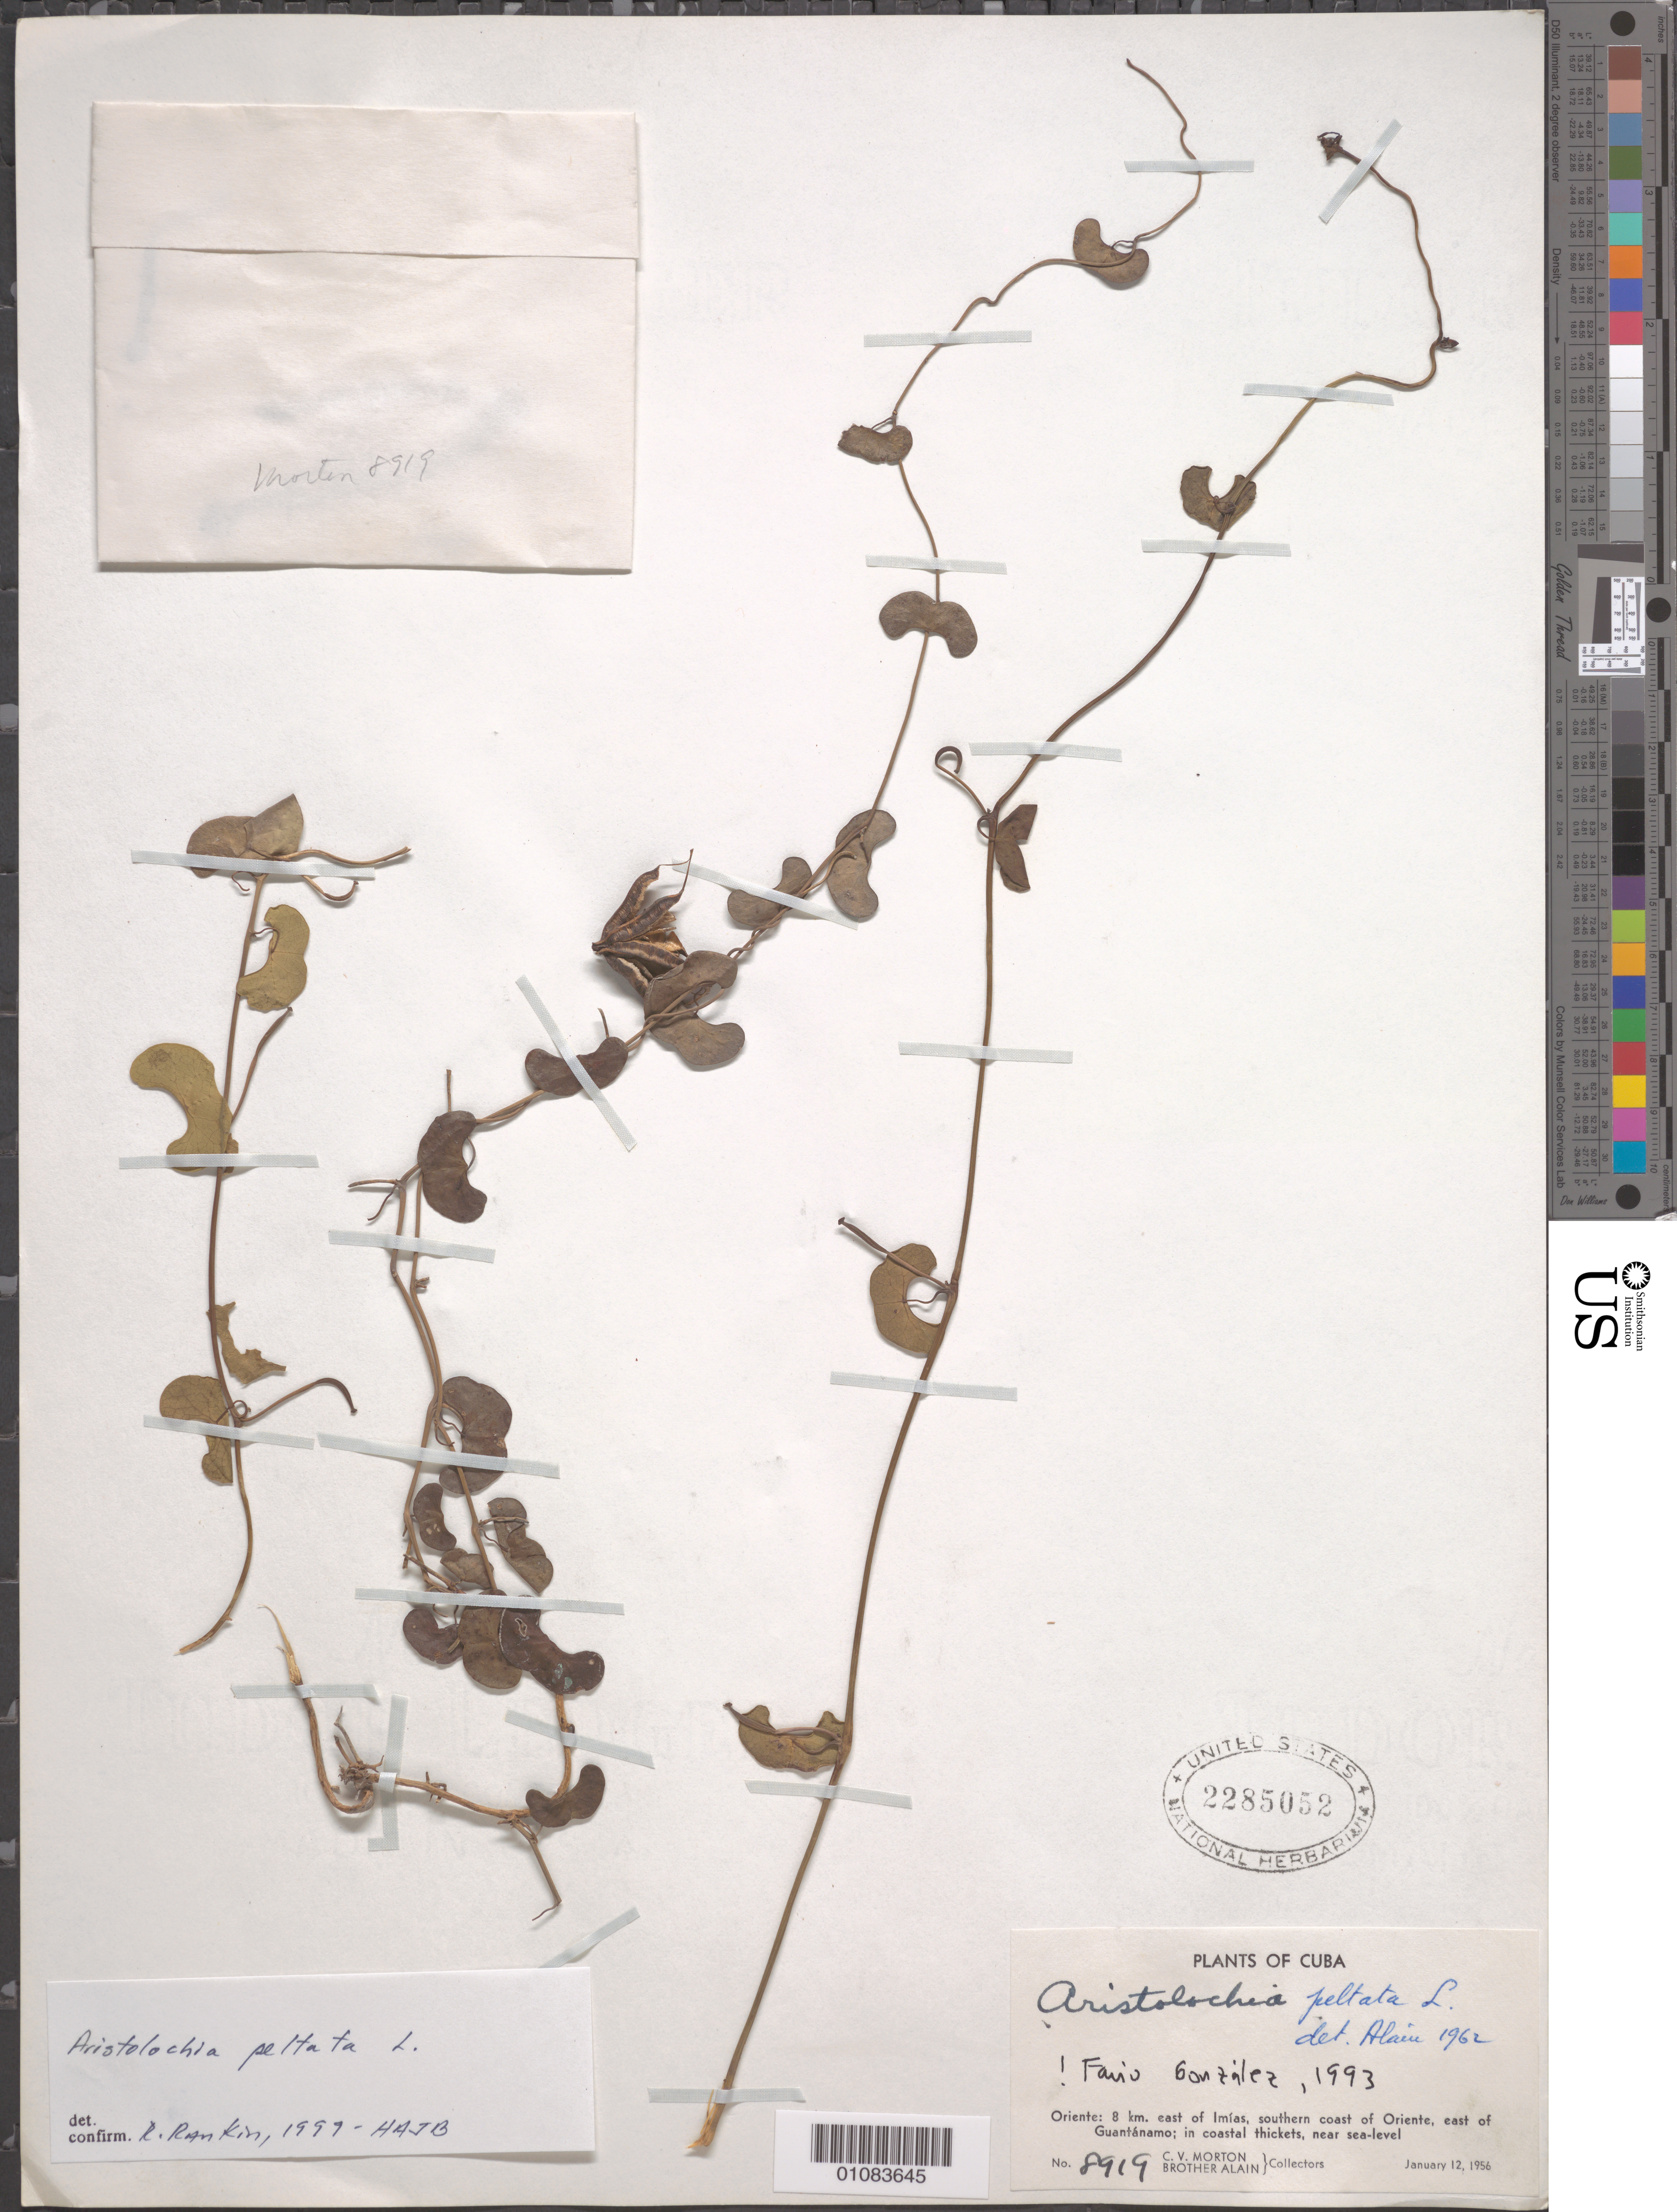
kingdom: Plantae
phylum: Tracheophyta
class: Magnoliopsida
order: Piperales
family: Aristolochiaceae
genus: Aristolochia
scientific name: Aristolochia peltata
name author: L.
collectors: C. V. Morton & A. H. Liogier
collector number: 8919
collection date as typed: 12 Jan 1956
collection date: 1956-01-12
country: Cuba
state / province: Guantanamo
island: Cuba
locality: Oriente: 8 km east of Imias, southern coast of Oriente, east of Guantánamo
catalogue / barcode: US 2285052